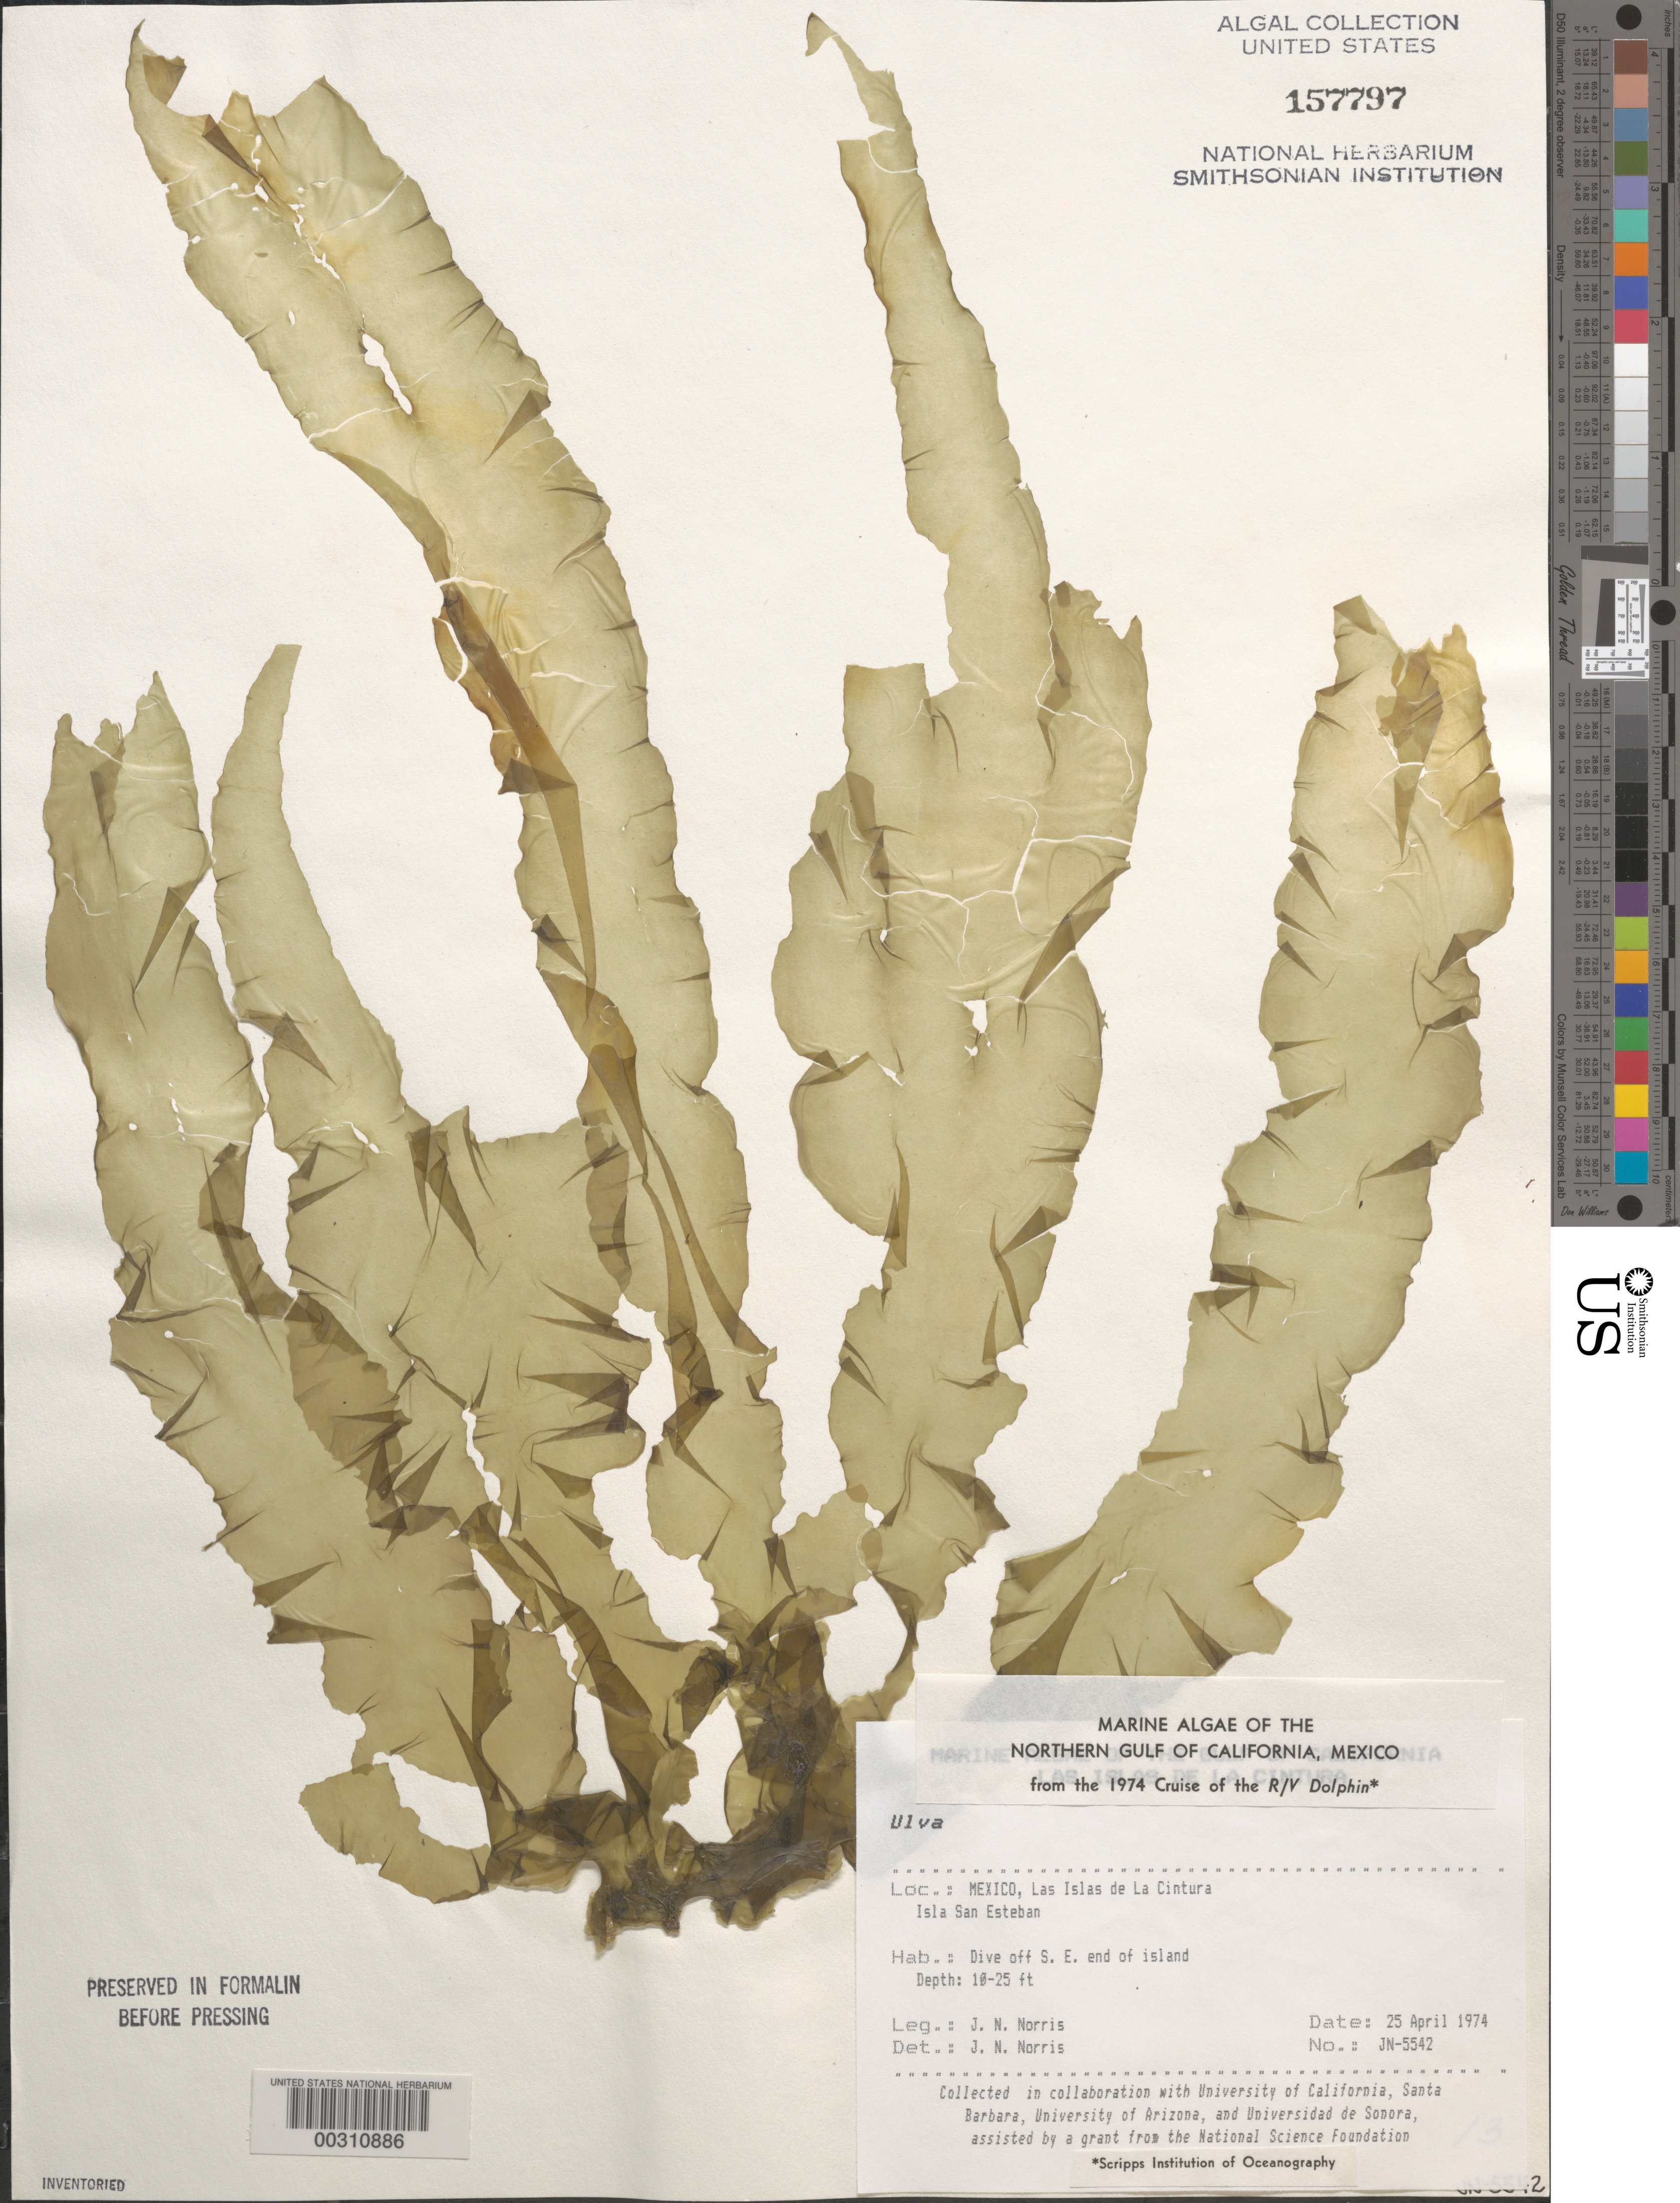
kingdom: Plantae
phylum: Chlorophyta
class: Ulvophyceae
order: Ulvales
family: Ulvaceae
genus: Ulva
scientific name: Ulva sp.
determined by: Norris, James N.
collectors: J. N. Norris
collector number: JN-5542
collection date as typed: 25 Apr 1974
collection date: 1974-04-25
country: Mexico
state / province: Baja California Norte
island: Isla San Esteban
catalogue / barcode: US 157797